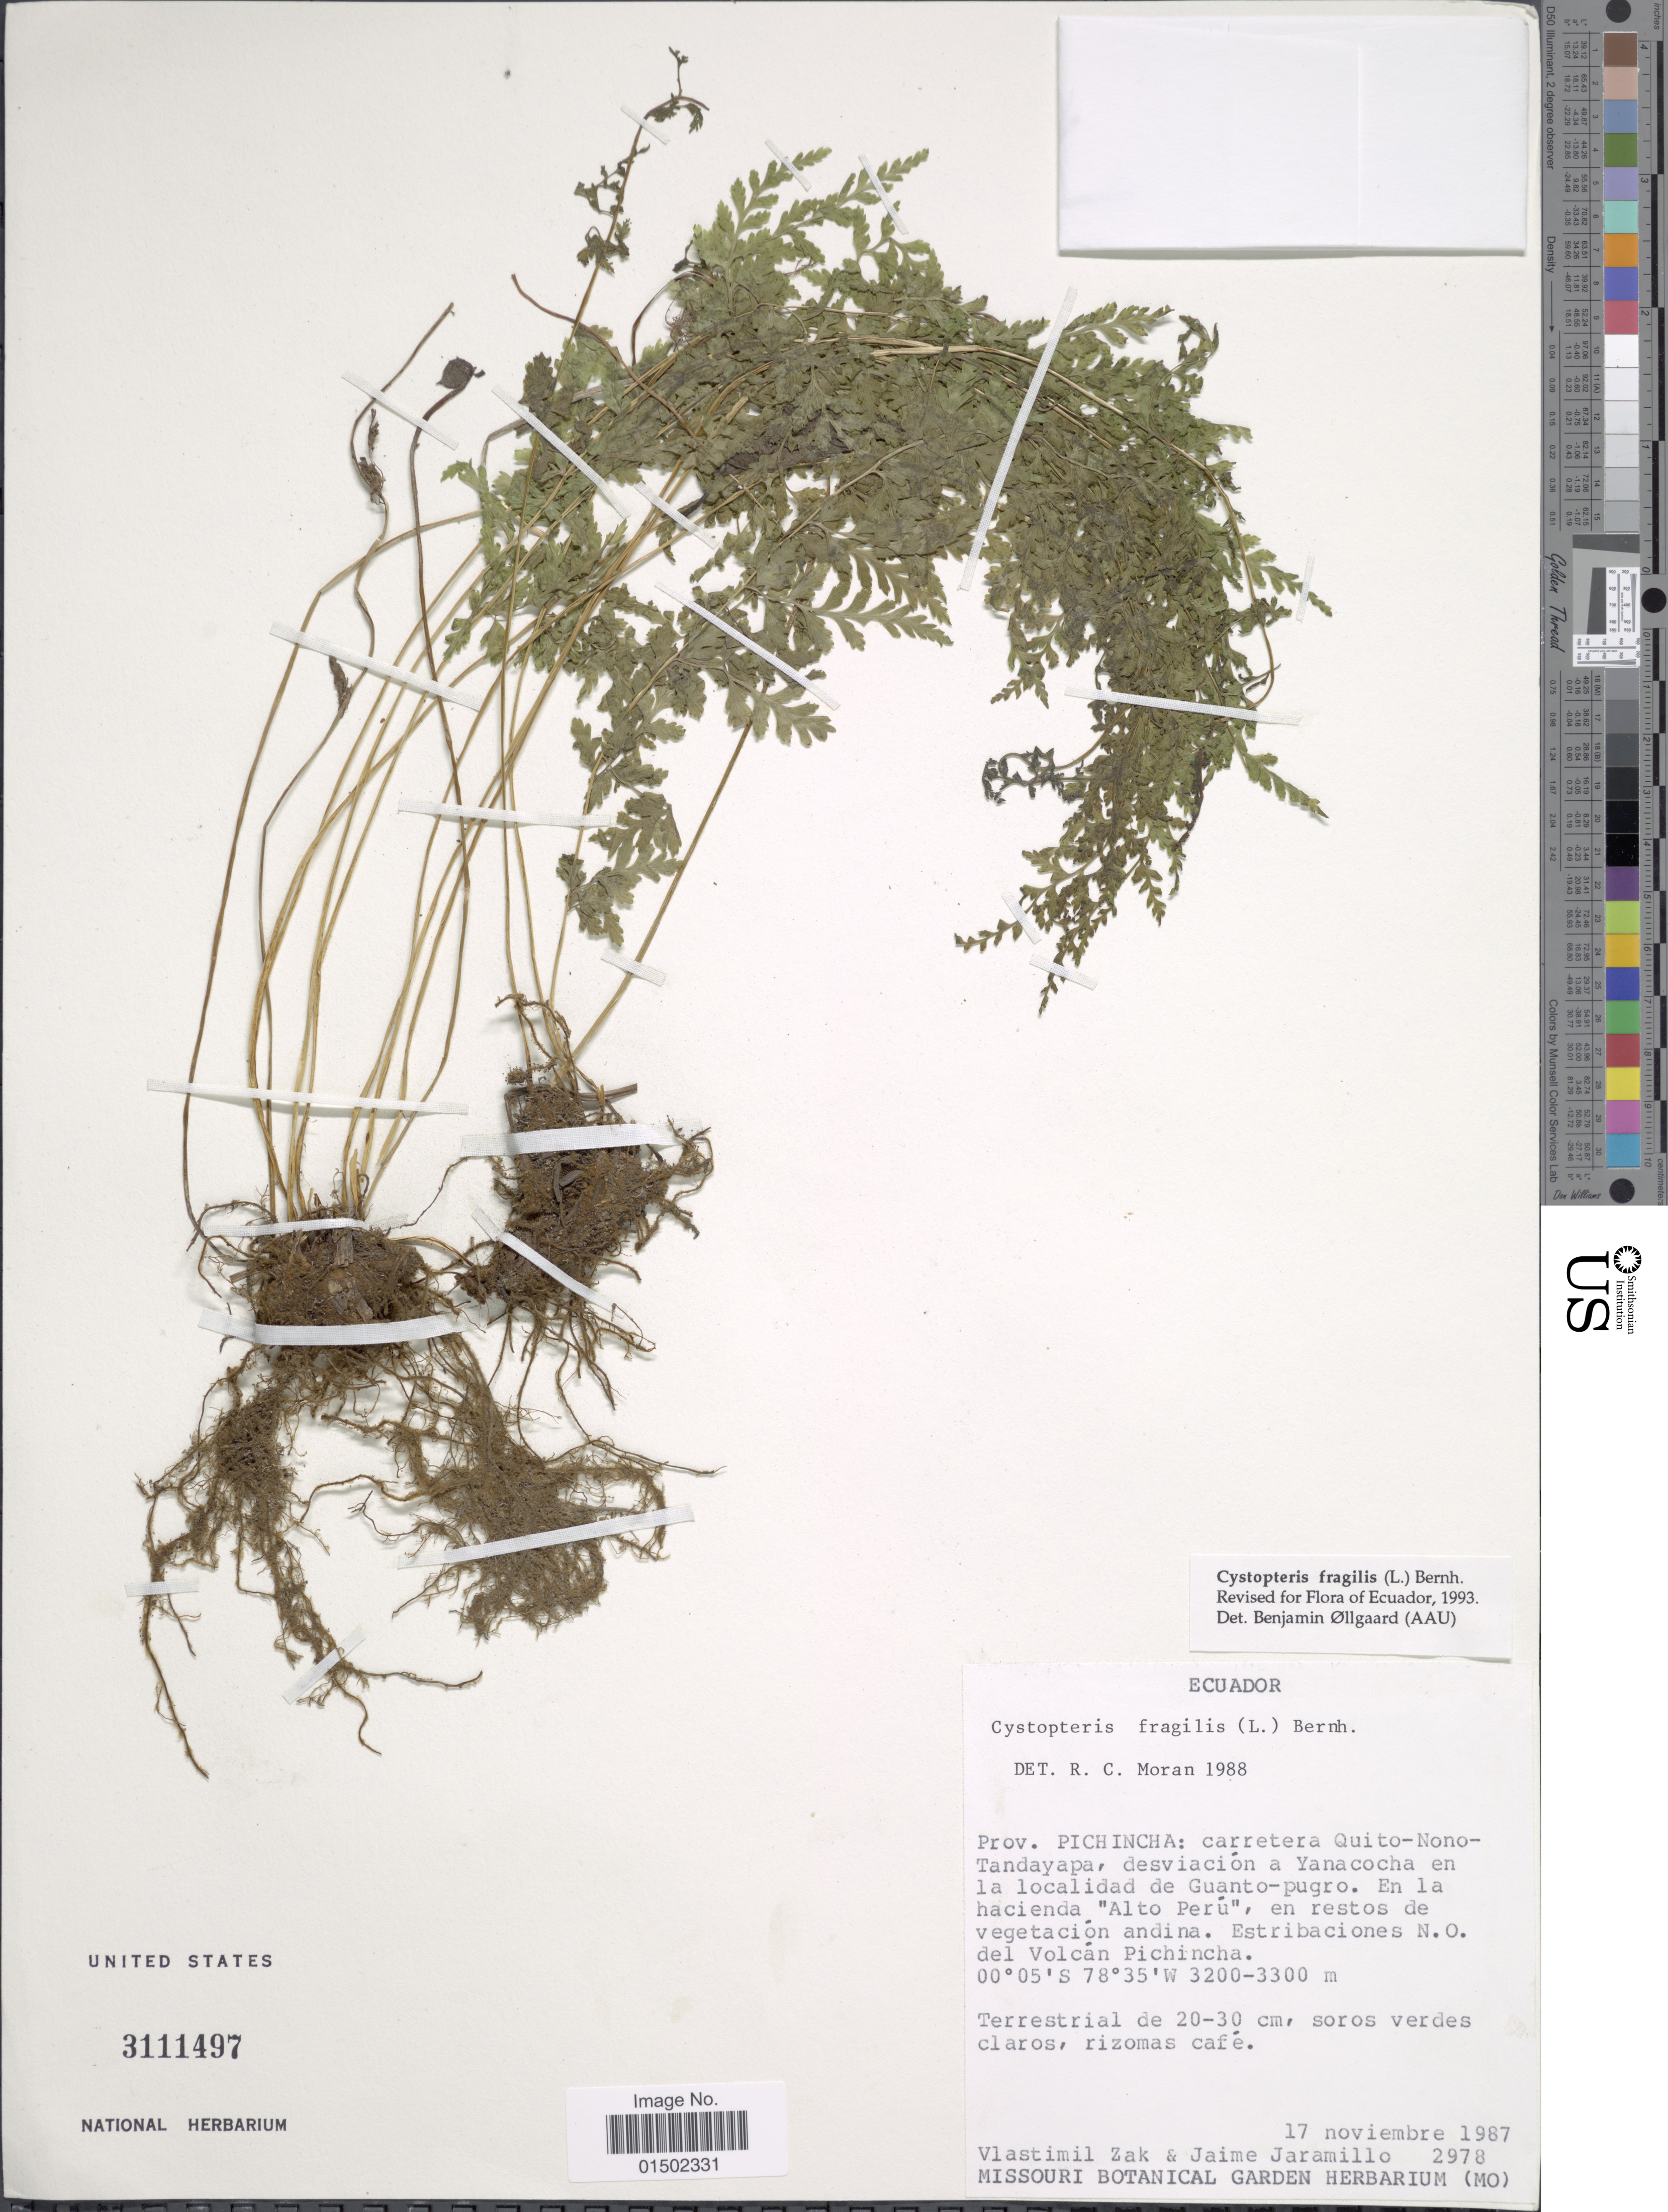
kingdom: Plantae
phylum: Tracheophyta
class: Polypodiopsida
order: Polypodiales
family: Cystopteridaceae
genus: Cystopteris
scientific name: Cystopteris fragilis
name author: (L.) Bernh.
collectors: V. Zak & J. L. Jaramillo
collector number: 2978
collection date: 1987-11-17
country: Ecuador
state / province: Pichincha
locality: Carretera Quito-Nono-Tandayapa, desviacion a Yanacocha en la localidad de Guanto-pugro. En la hacienda Älto Peru, en restos de vegetacion andina. Estribaciones N.O. del Volcan Pichincha.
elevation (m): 3200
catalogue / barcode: US 3111497